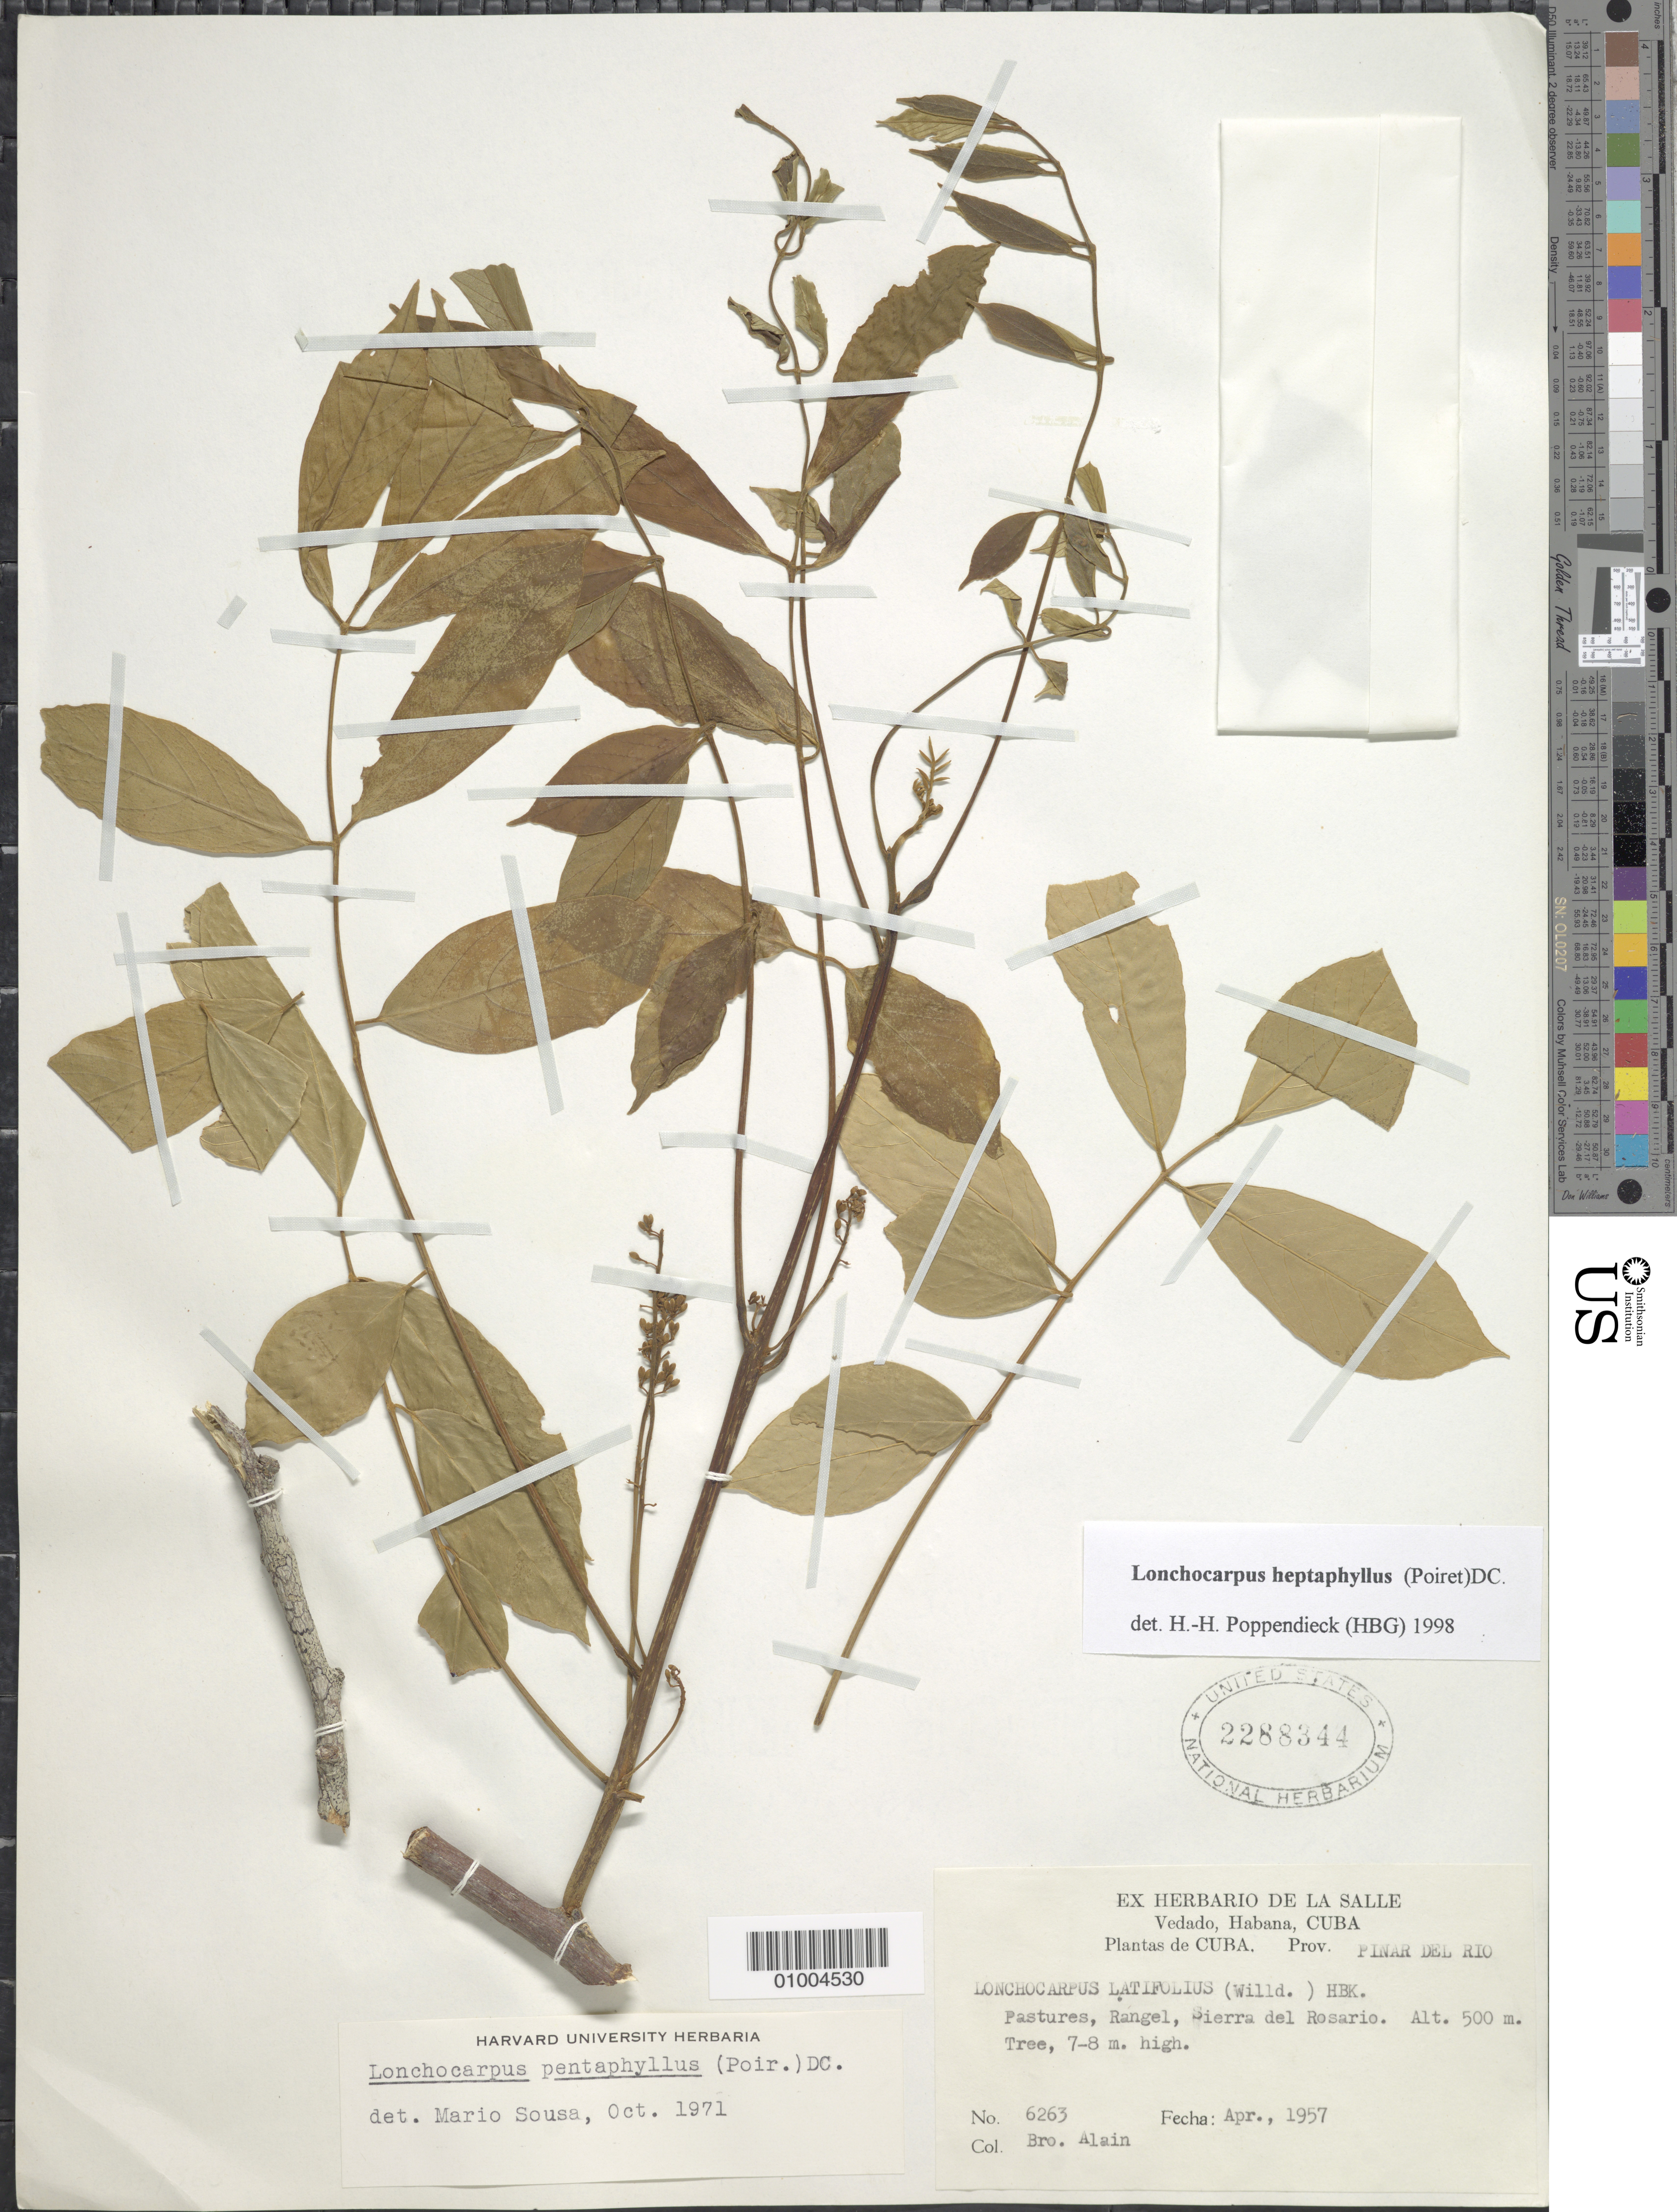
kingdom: Plantae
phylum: Tracheophyta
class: Magnoliopsida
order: Fabales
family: Fabaceae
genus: Lonchocarpus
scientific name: Lonchocarpus heptaphyllus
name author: (Poir.) DC.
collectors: A. H. Liogier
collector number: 6263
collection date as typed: Apr 1957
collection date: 1957-04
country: Cuba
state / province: Pinar del Rio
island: Cuba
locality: Pastures, Rangel, Sierra del Rosario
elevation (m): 500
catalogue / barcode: US 2288344